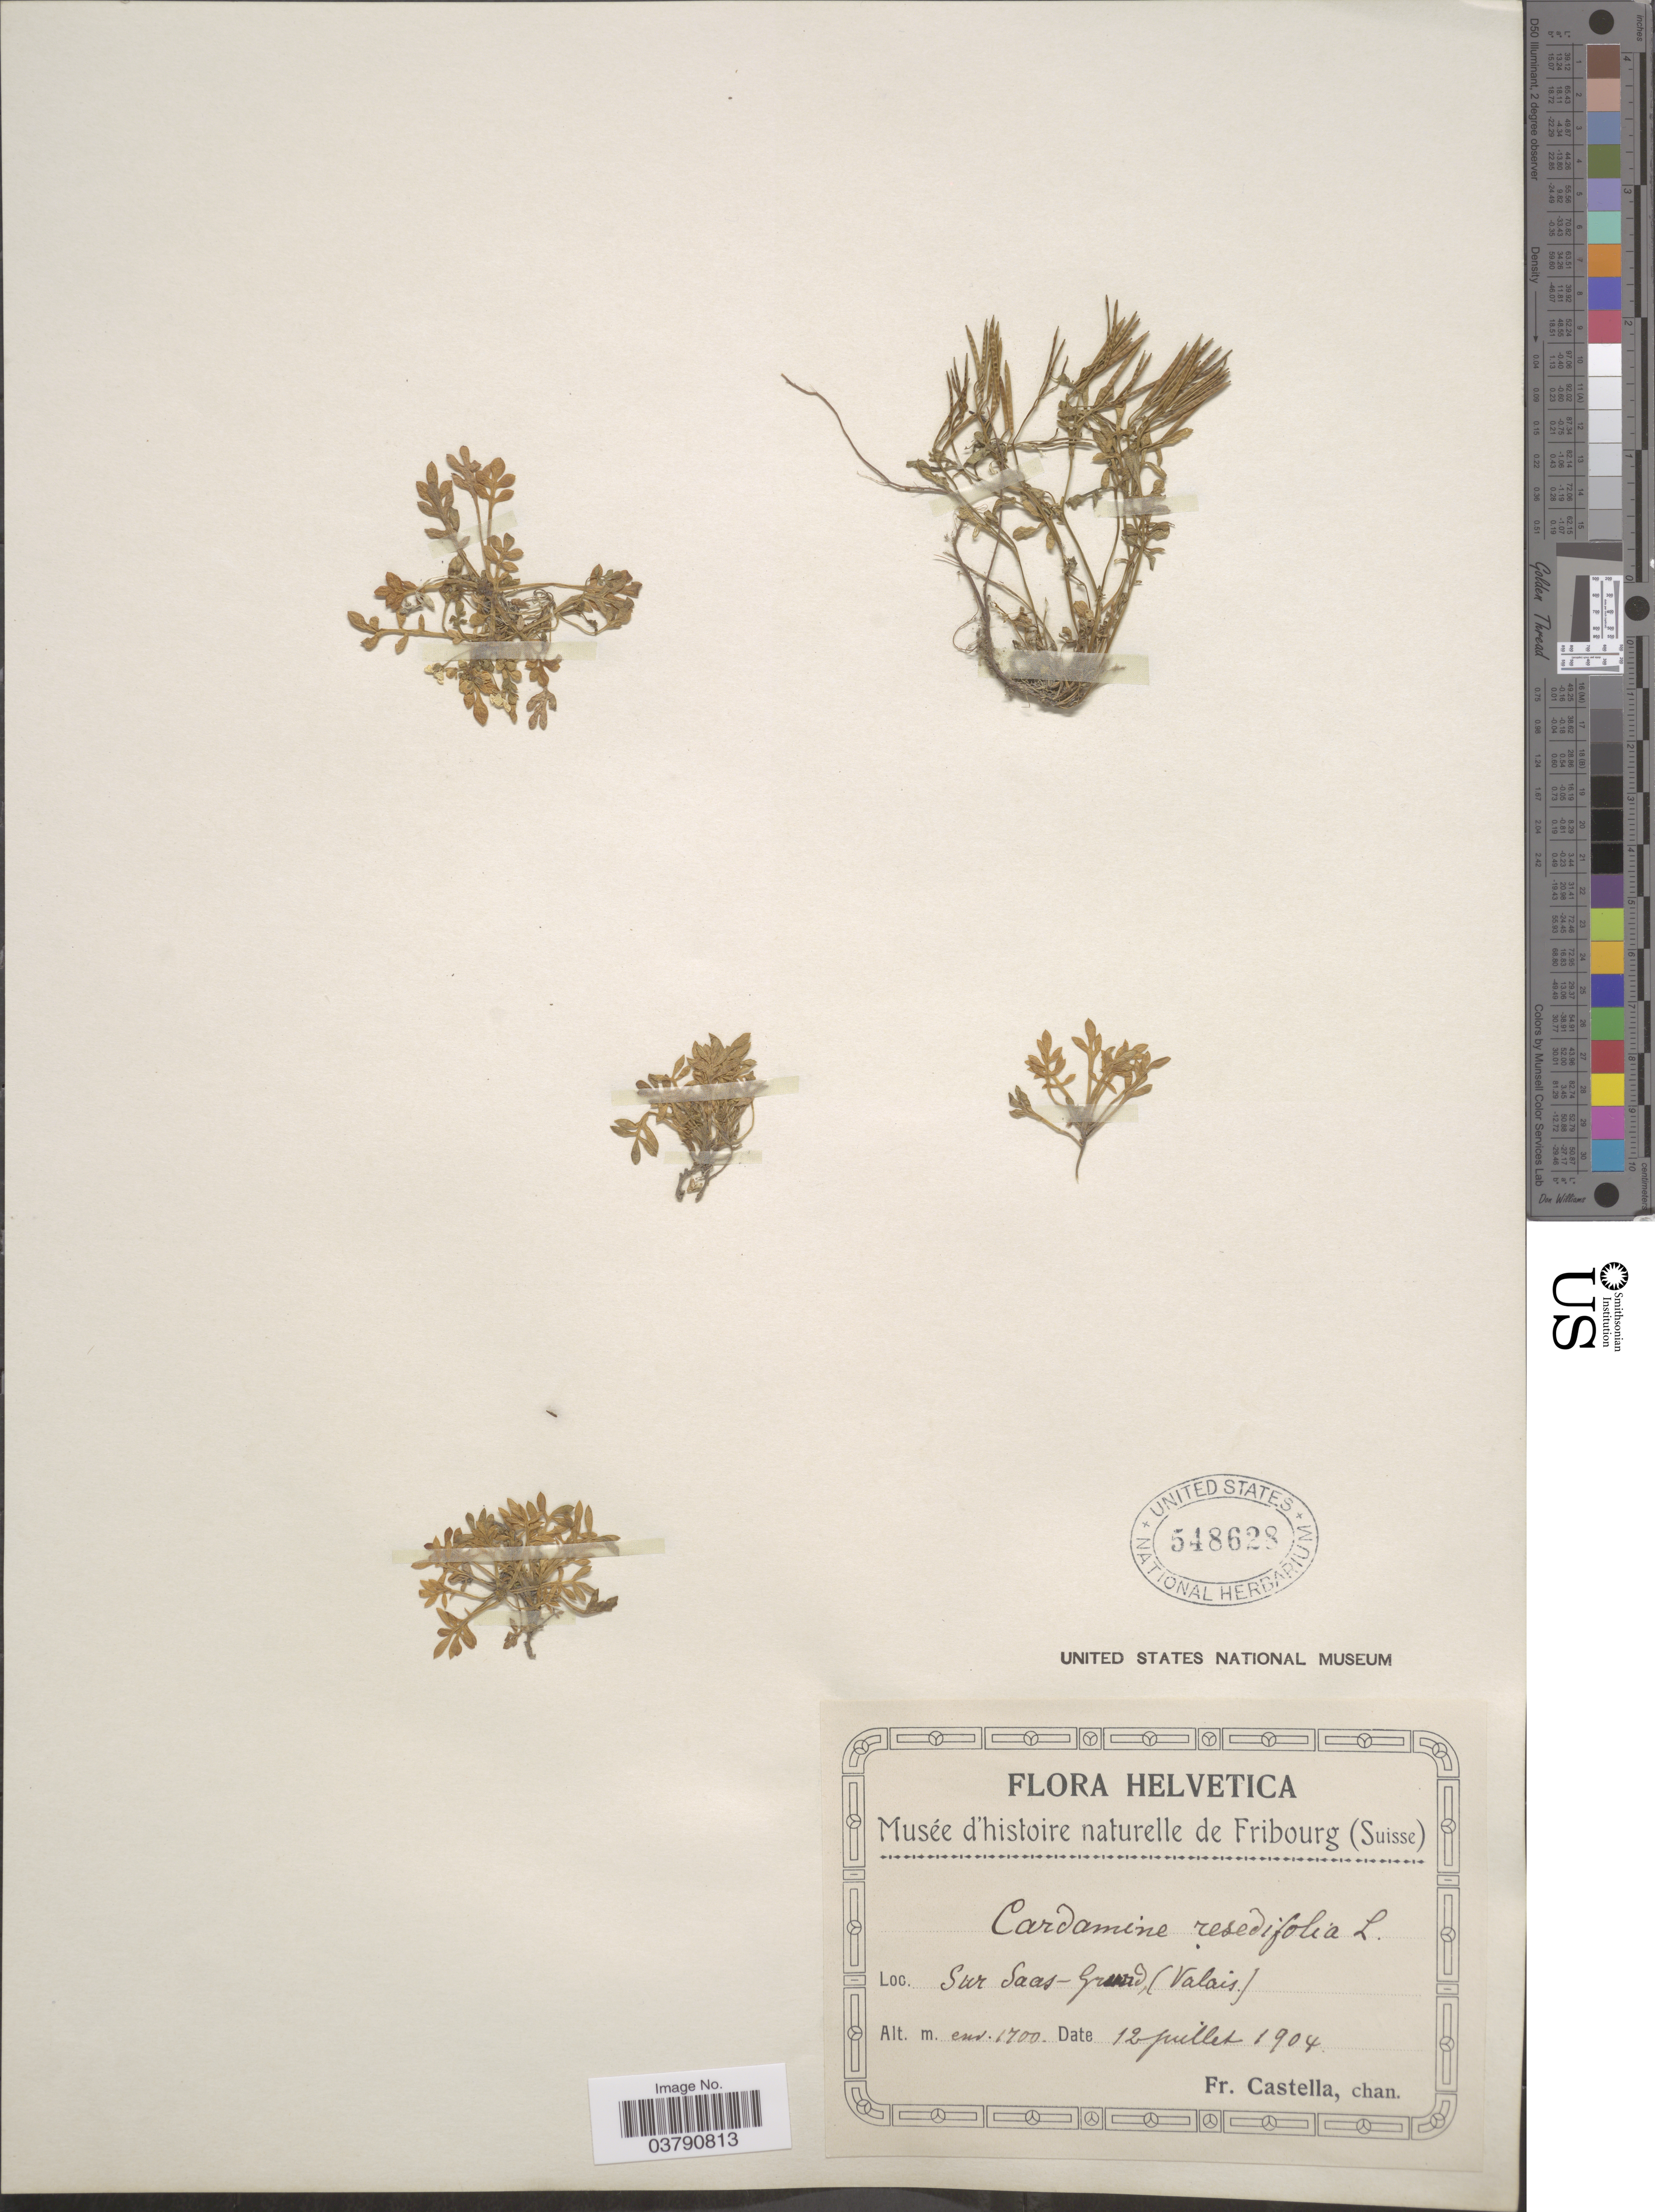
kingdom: Plantae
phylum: Tracheophyta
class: Magnoliopsida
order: Brassicales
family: Brassicaceae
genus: Cardamine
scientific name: Cardamine resedifolia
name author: L.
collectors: Fr. Castella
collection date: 1904-07-12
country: Switzerland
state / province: Valais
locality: Helvetica. Sur Saas- Gr [illegible text]d.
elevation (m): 1700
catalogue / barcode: US 548628